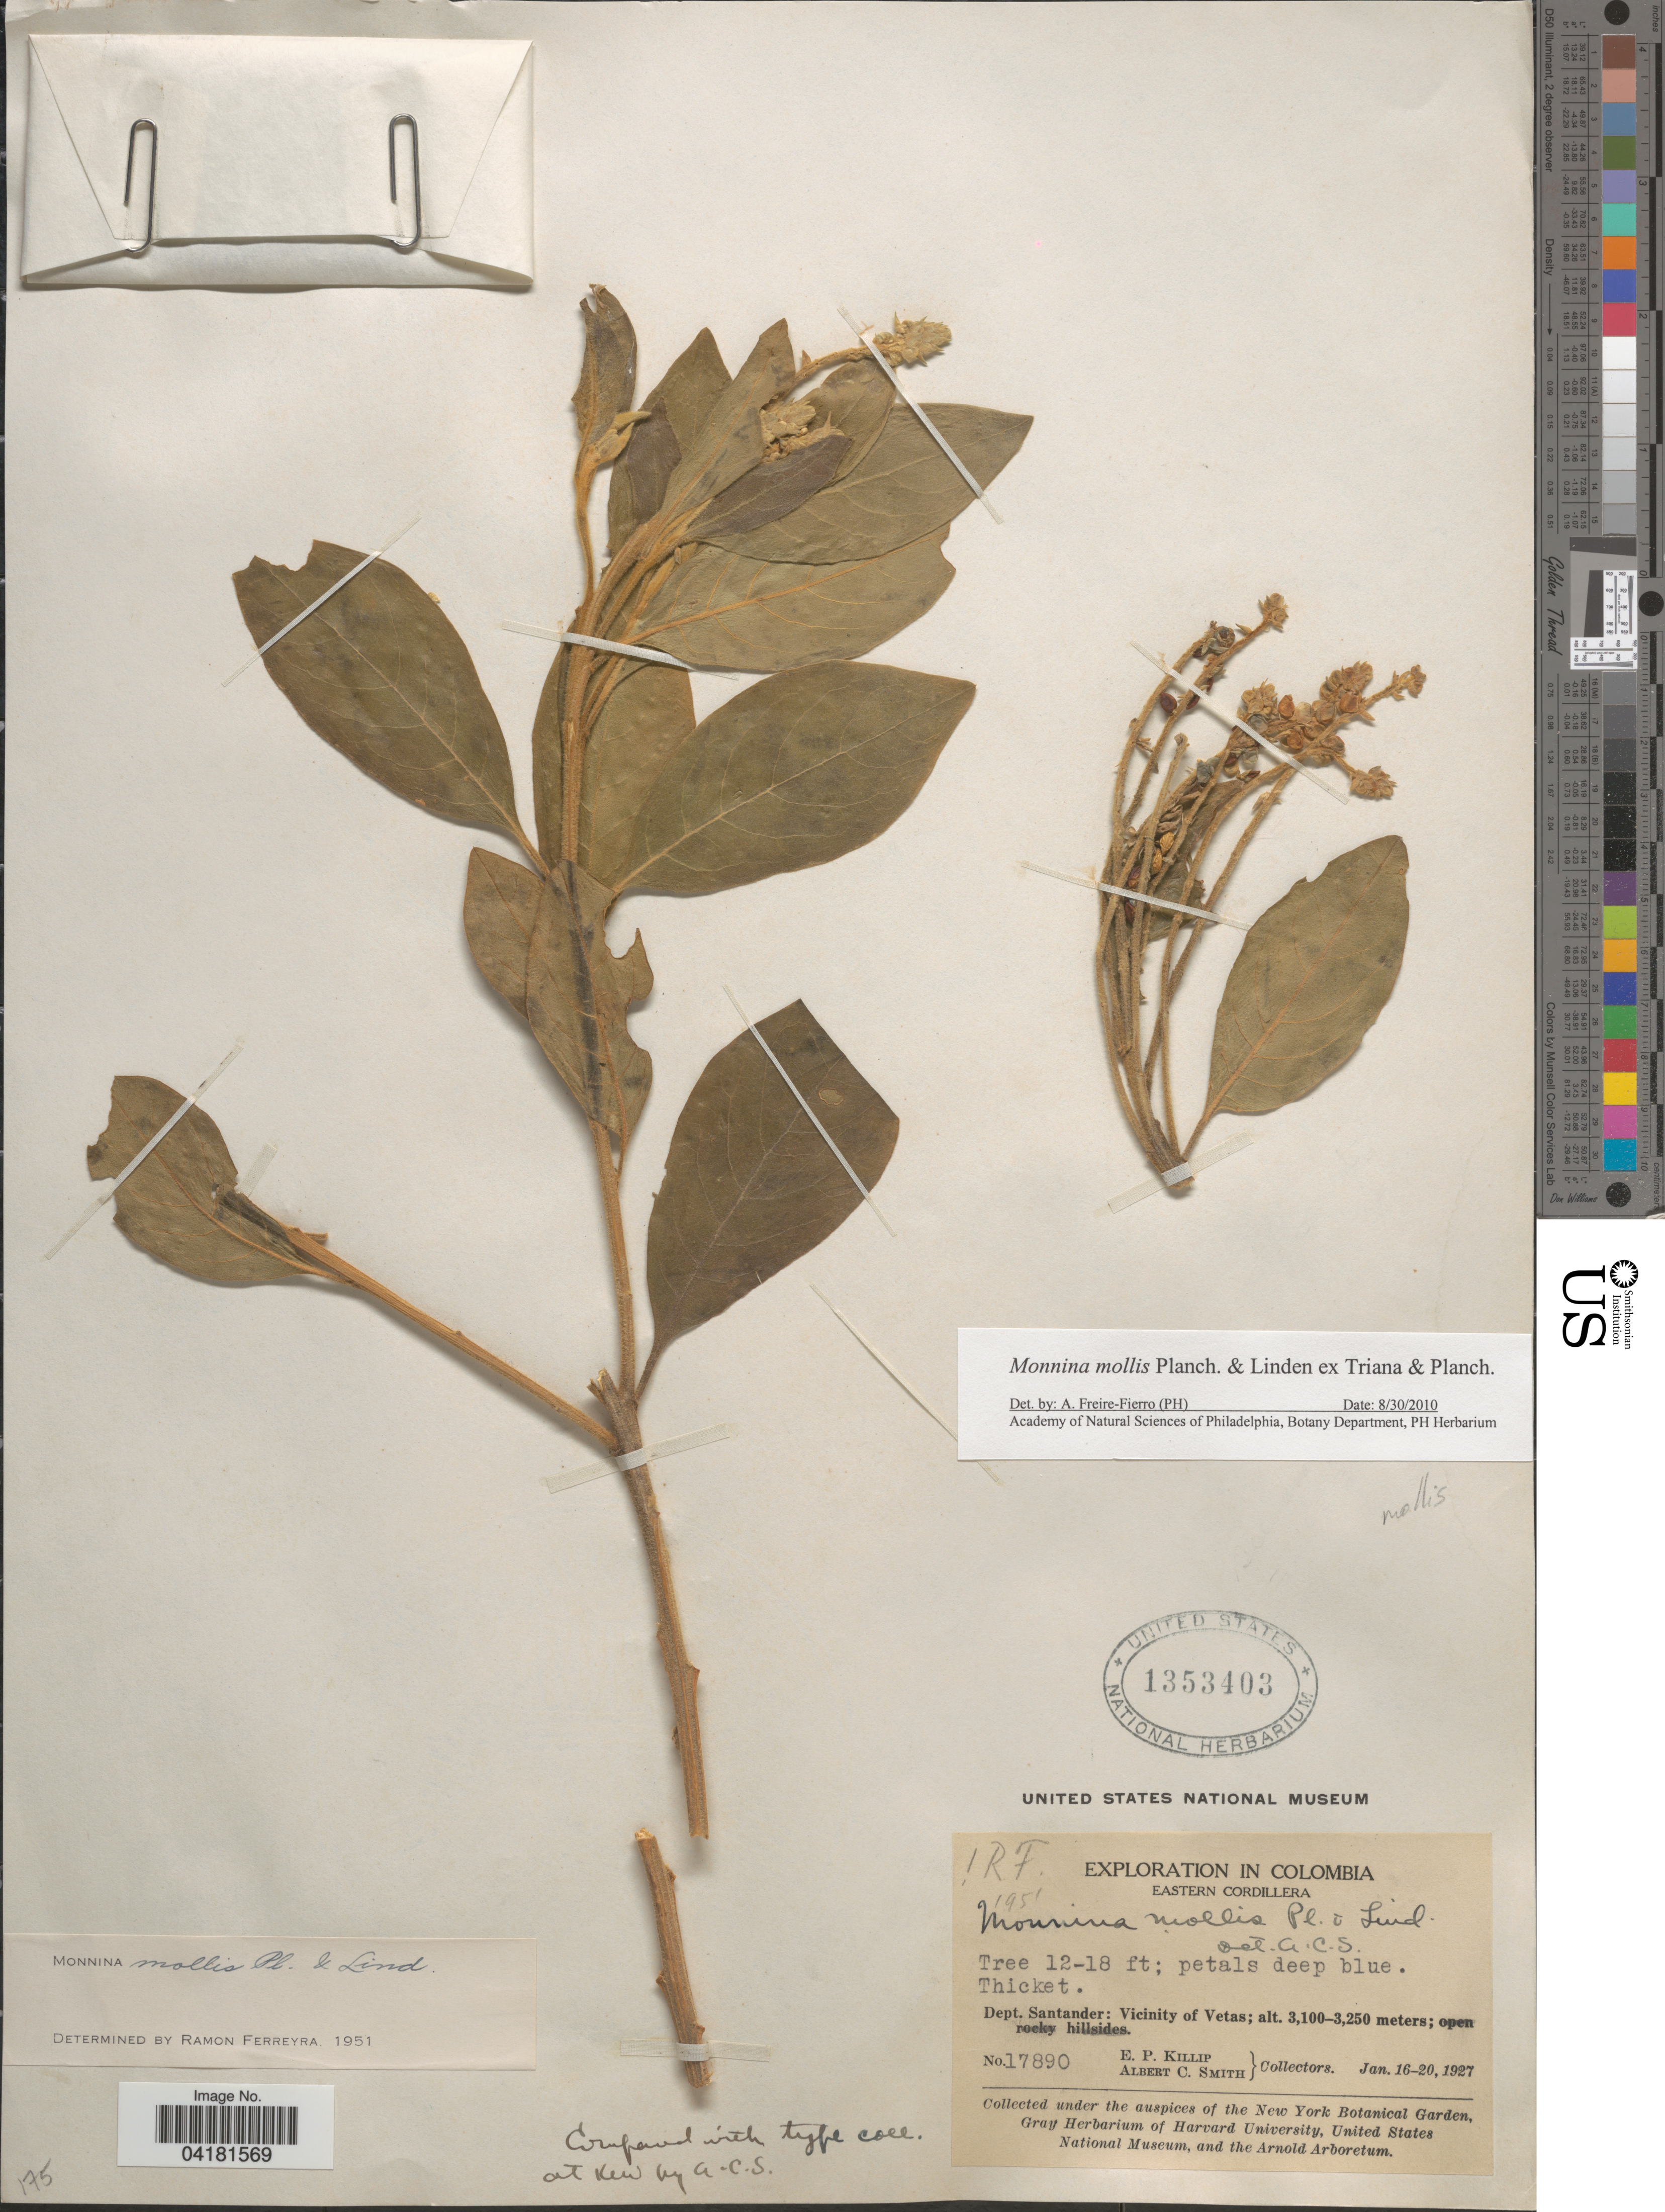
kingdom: Plantae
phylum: Tracheophyta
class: Magnoliopsida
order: Fabales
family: Polygalaceae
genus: Monnina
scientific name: Monnina mollis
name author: Planch. & Linden in Triana & Planch.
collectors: E. P. Killip & A. C. Smith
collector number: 17890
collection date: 1927-01-16/1927-01-20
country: Colombia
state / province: Santander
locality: Exploration in Colombia. Eastern Cordillera. Thicket. Dept. Santander: Vicinity of Vetas.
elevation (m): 3100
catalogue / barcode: US 1353403